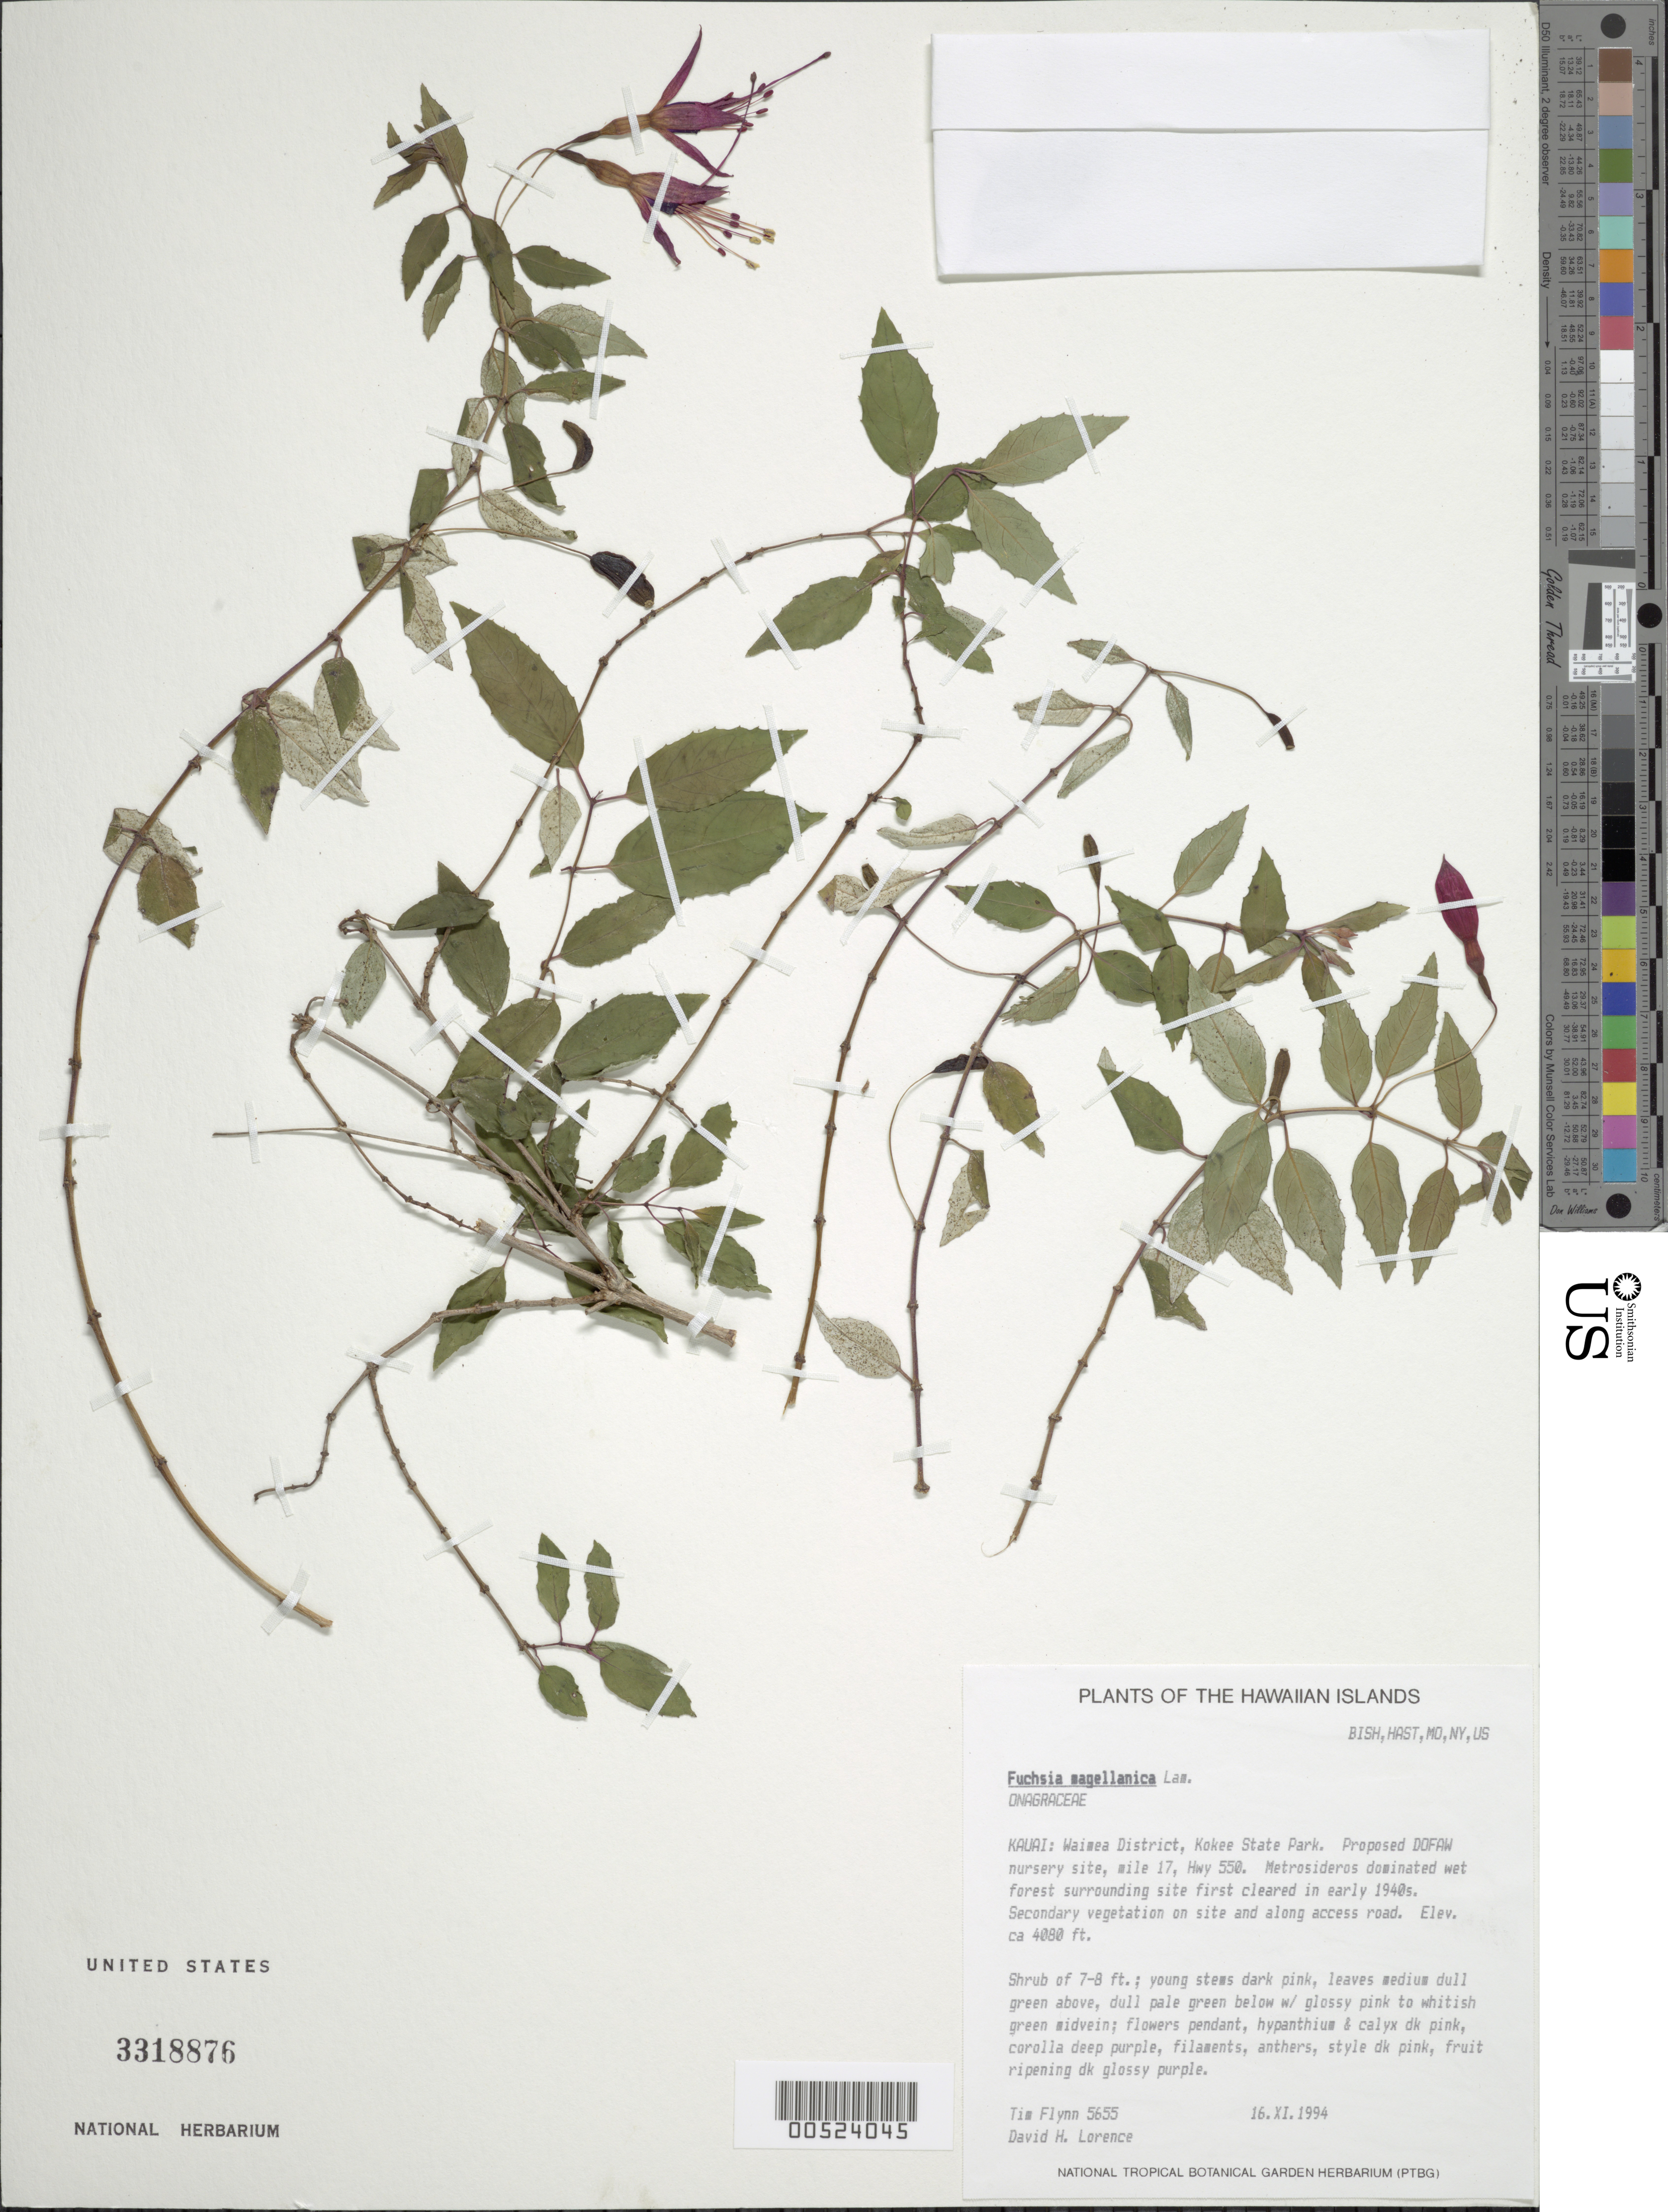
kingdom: Plantae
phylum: Tracheophyta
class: Magnoliopsida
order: Myrtales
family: Onagraceae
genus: Fuchsia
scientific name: Fuchsia magellanica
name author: Lam.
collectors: T. W. Flynn & D. Lorence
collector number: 5655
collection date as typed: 16 Nov 1994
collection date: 1994-11-16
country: United States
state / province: Hawaii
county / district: Kauai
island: Kaua'i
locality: Waimea Dist, Kokee State Park, proposed DOFAW nursery site, mi 17, Hwy 550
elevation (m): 1244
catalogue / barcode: US 3318876